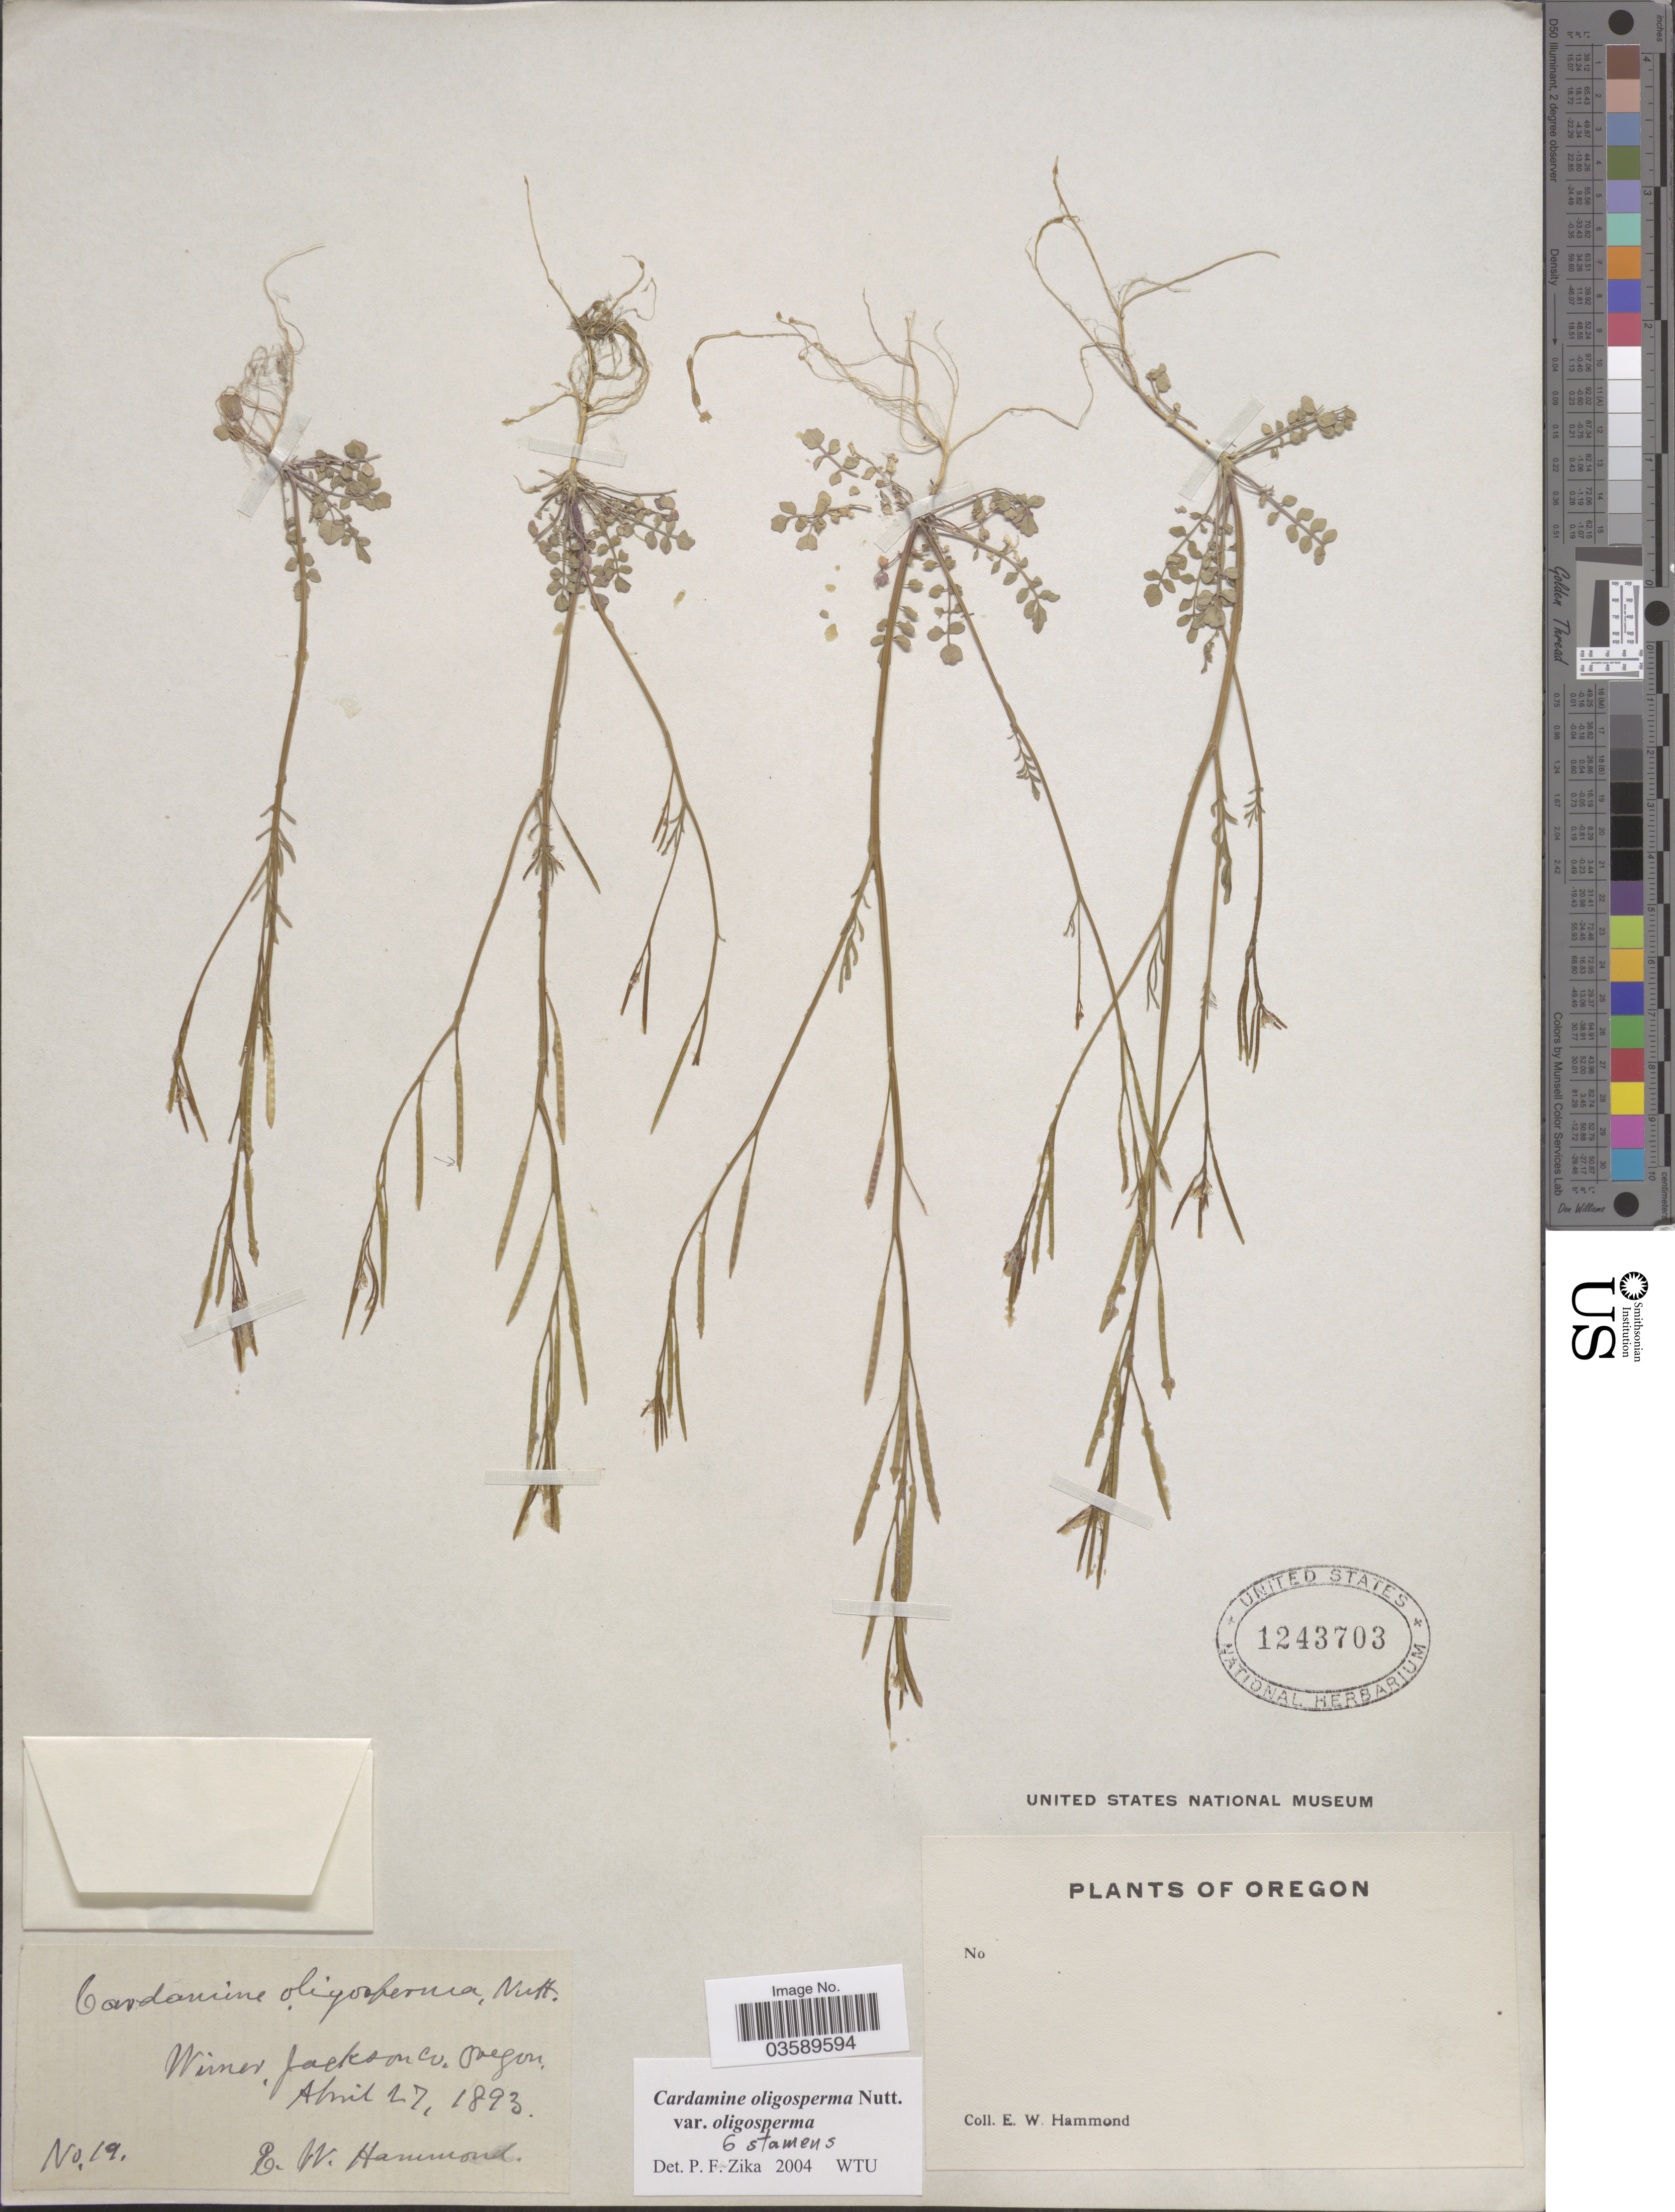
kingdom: Plantae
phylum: Tracheophyta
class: Magnoliopsida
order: Brassicales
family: Brassicaceae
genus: Cardamine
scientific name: Cardamine oligosperma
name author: Nutt.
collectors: E. Hammond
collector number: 19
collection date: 1893-04-27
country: United States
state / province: Oregon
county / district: Jackson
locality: Wimer, Jackson Co.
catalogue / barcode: US 1243703